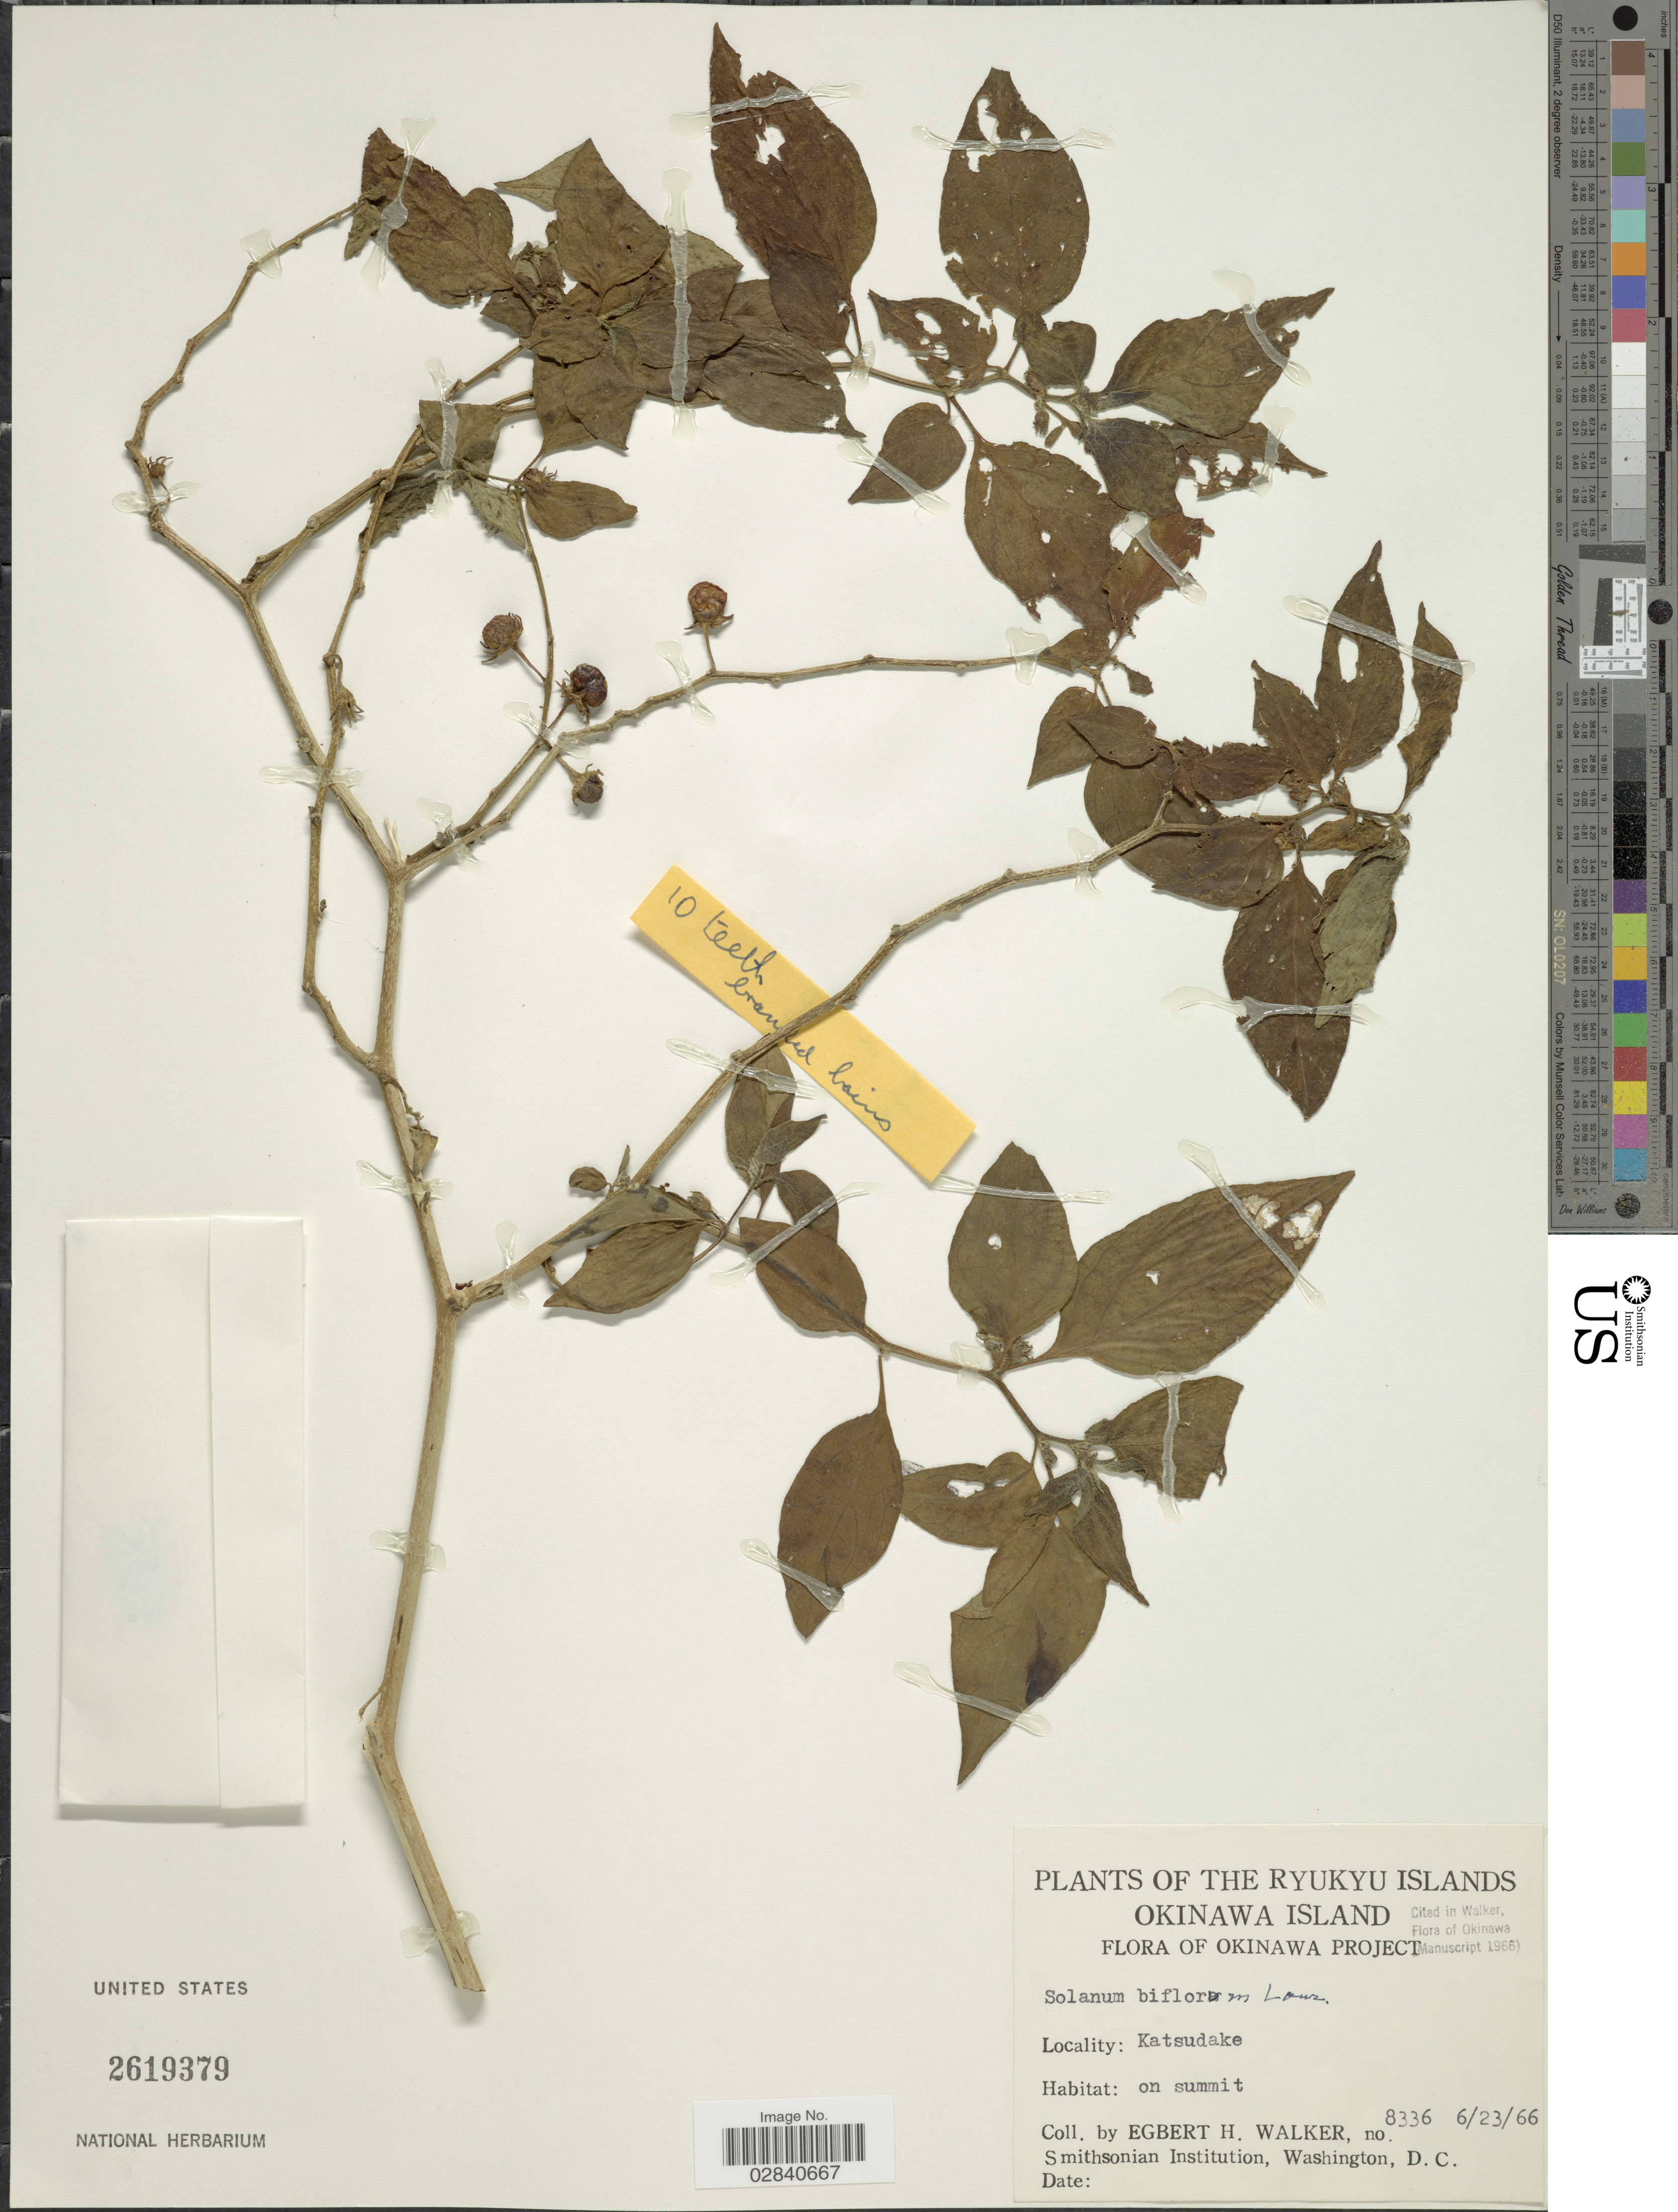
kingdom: Plantae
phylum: Tracheophyta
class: Magnoliopsida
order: Solanales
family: Solanaceae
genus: Lycianthes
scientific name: Lycianthes biflora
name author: (Lour.) Bitter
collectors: E. H. Walker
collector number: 8336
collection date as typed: Transcribed d/m/y: 23/6/66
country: Japan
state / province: Okinawa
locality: Ryukyu Islands. Okinawa Island. Okinawa Project. Katsudake.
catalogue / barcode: US 2619379